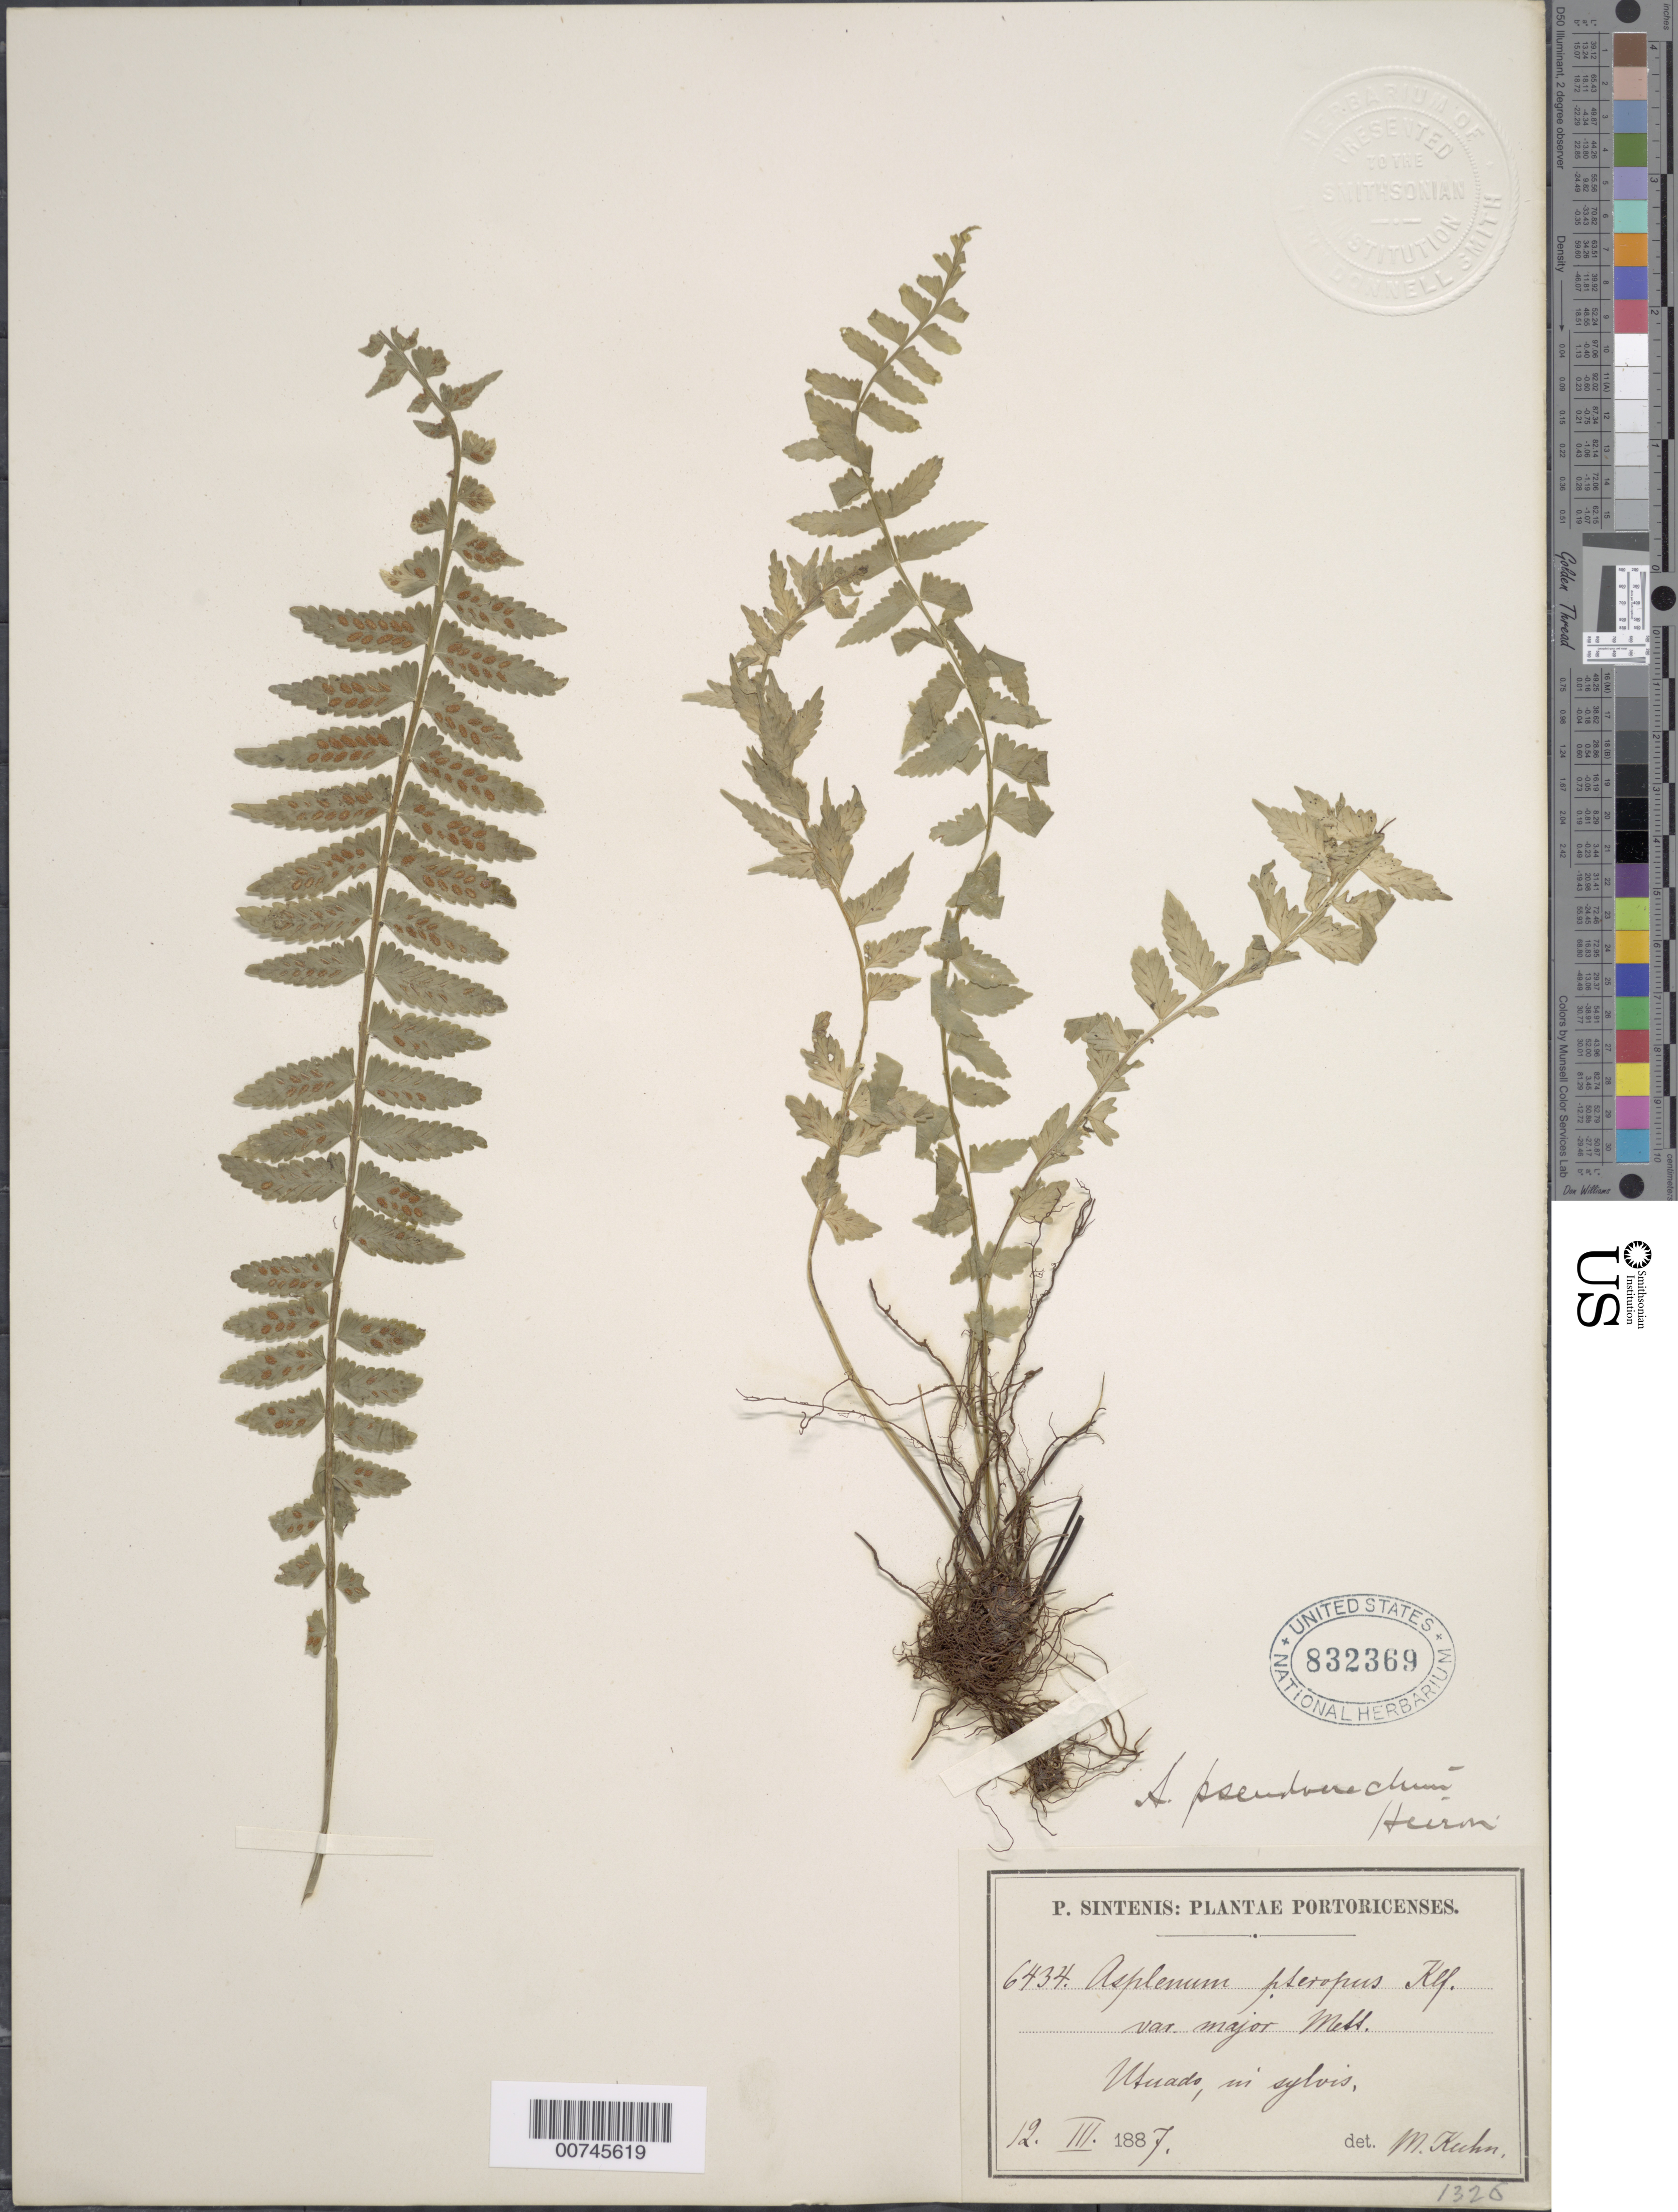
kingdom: Plantae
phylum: Tracheophyta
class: Polypodiopsida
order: Polypodiales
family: Aspleniaceae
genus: Asplenium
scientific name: Asplenium pteropus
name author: Kaulf.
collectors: P. Sintenis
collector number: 6434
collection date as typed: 12 Mar 1887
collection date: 1887-03-12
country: Puerto Rico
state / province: Utuado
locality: Utuado in sylvis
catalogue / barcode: US 832369